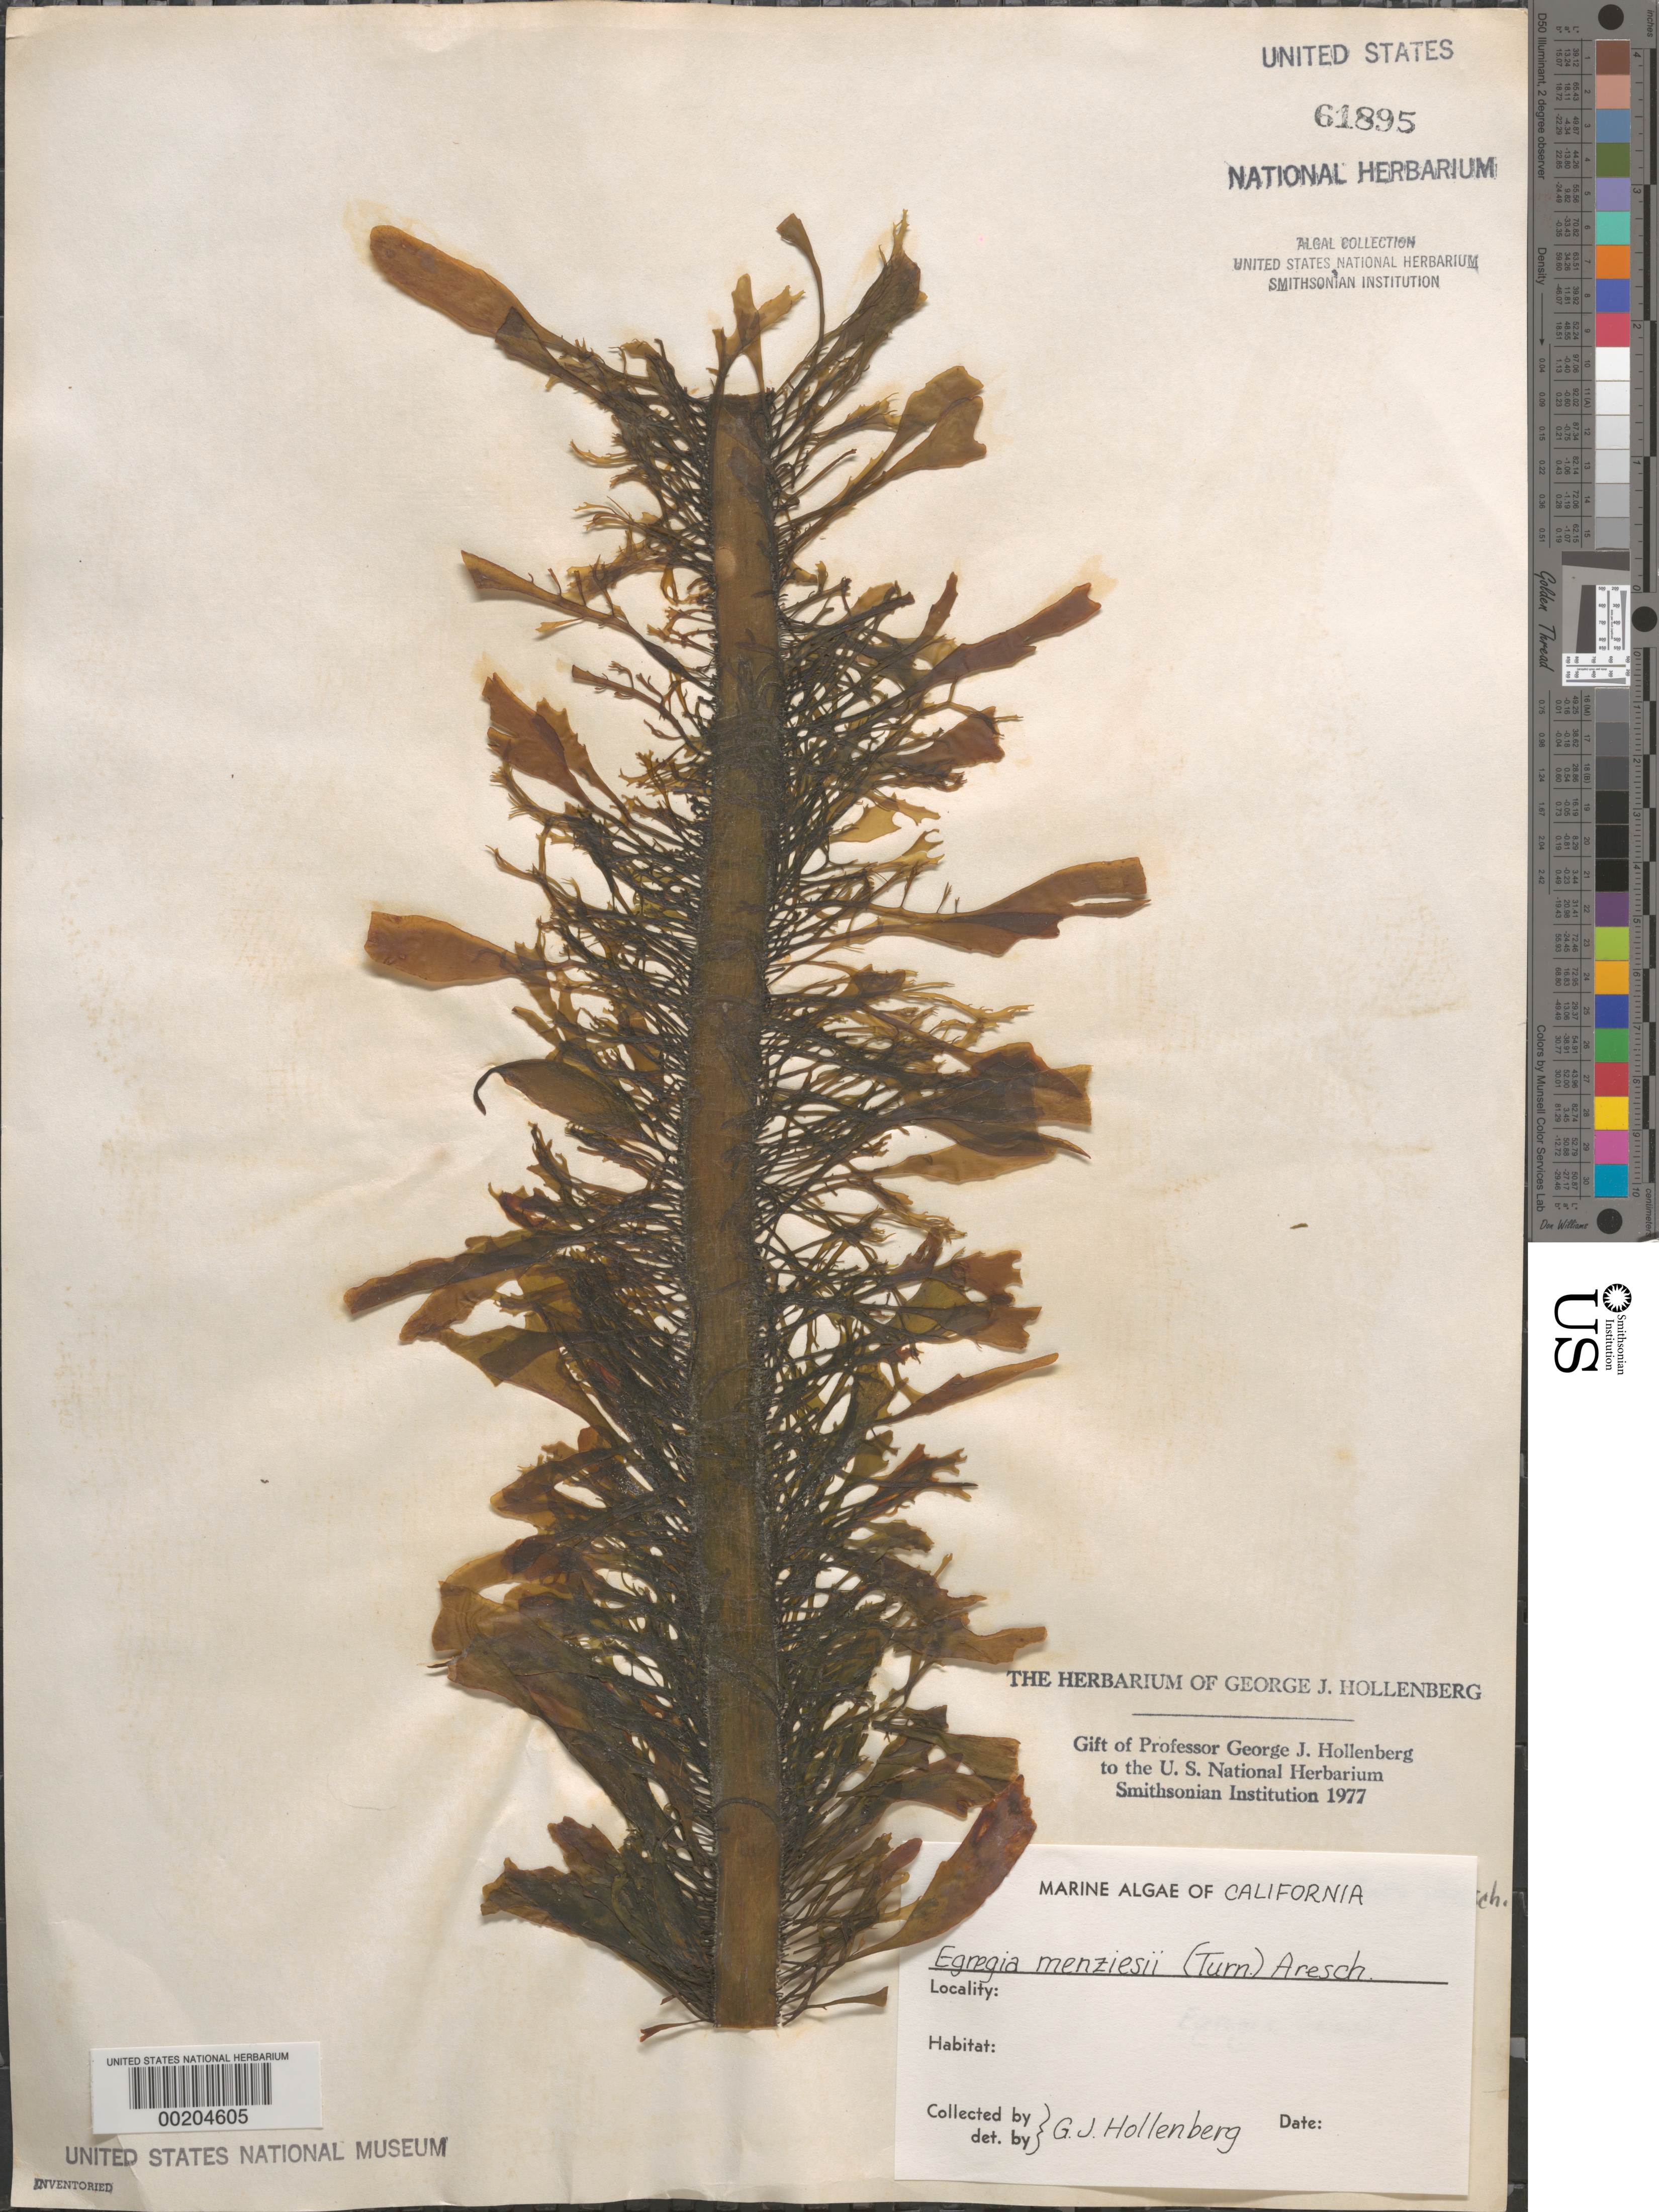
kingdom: Chromista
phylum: Ochrophyta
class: Phaeophyceae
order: Laminariales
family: Lessoniaceae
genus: Egregia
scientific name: Egregia menziesii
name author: (Turner) Aresch.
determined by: Hollenberg, George J.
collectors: G. Hollenberg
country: United States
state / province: California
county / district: San Diego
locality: False Bay, San Diego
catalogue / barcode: US 61895